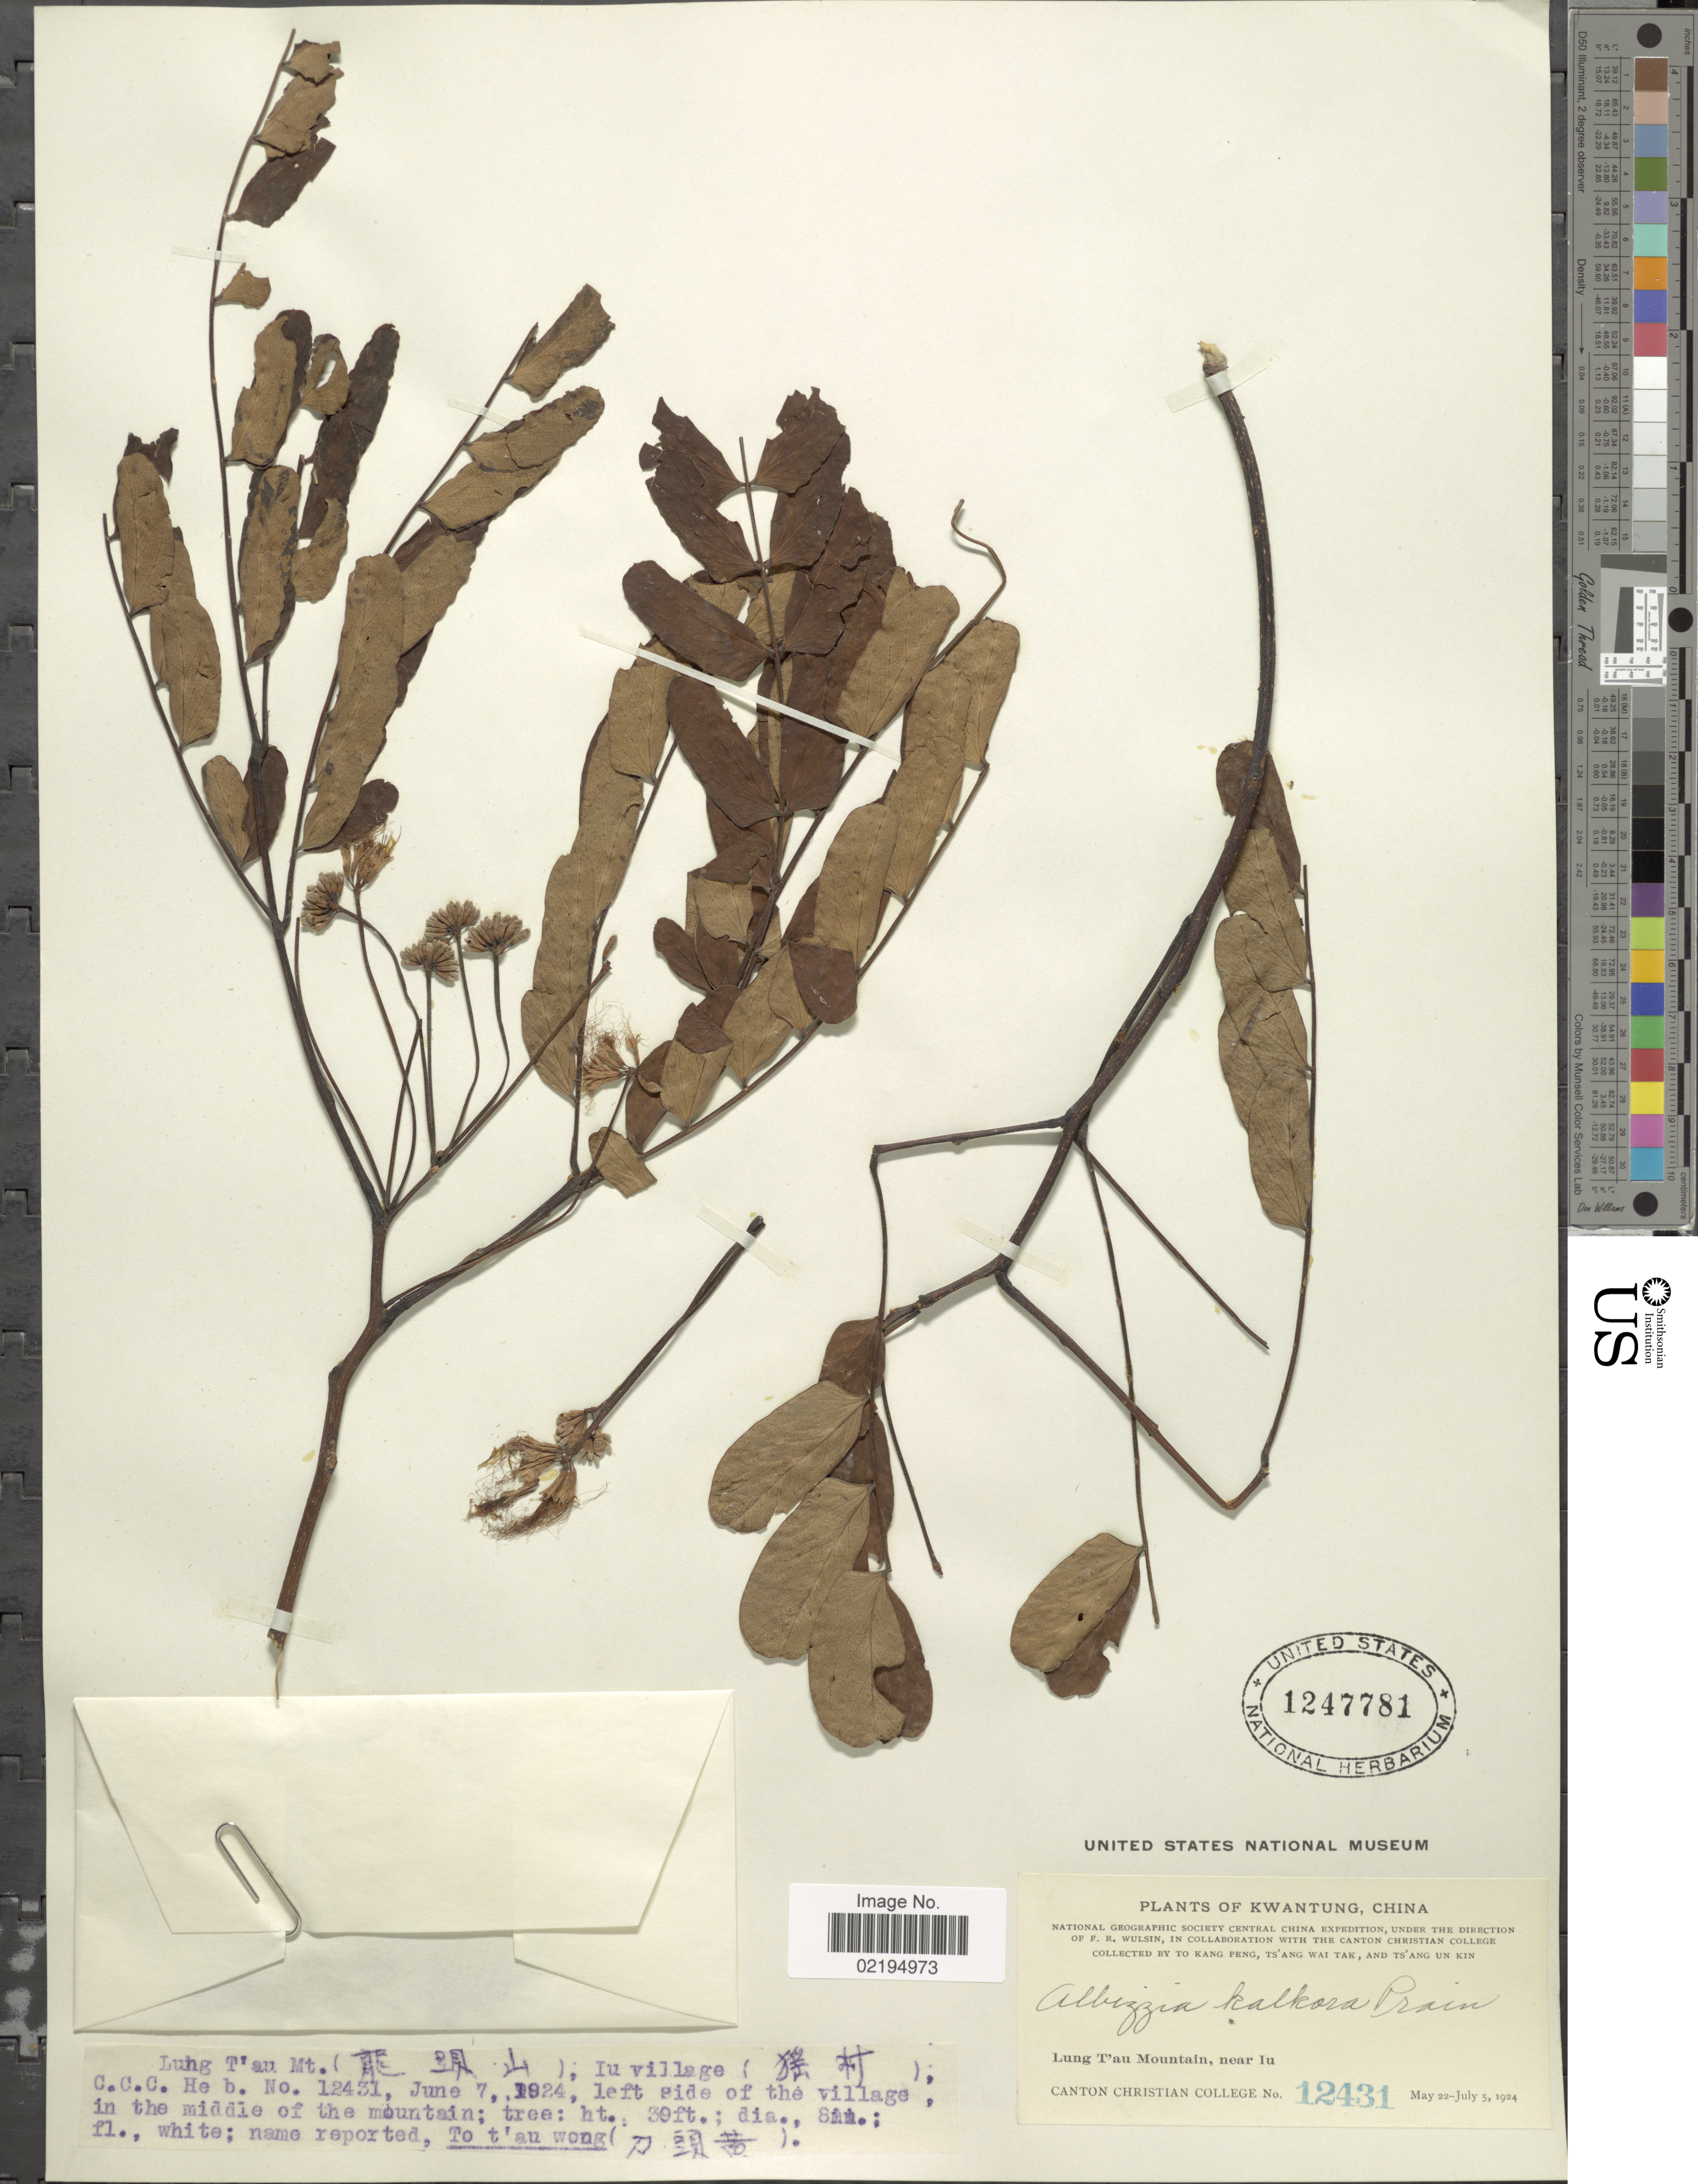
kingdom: Plantae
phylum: Tracheophyta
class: Magnoliopsida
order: Fabales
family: Fabaceae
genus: Albizia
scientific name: Albizia kalkora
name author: (Roxb.) Prain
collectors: Canton Christian College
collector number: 12431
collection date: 1924-06-07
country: China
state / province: Guangdong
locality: Kwangtung, Lung T'au Mountain, near Iu, left side of the village; in the middle of the mountains.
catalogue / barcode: US 1247781